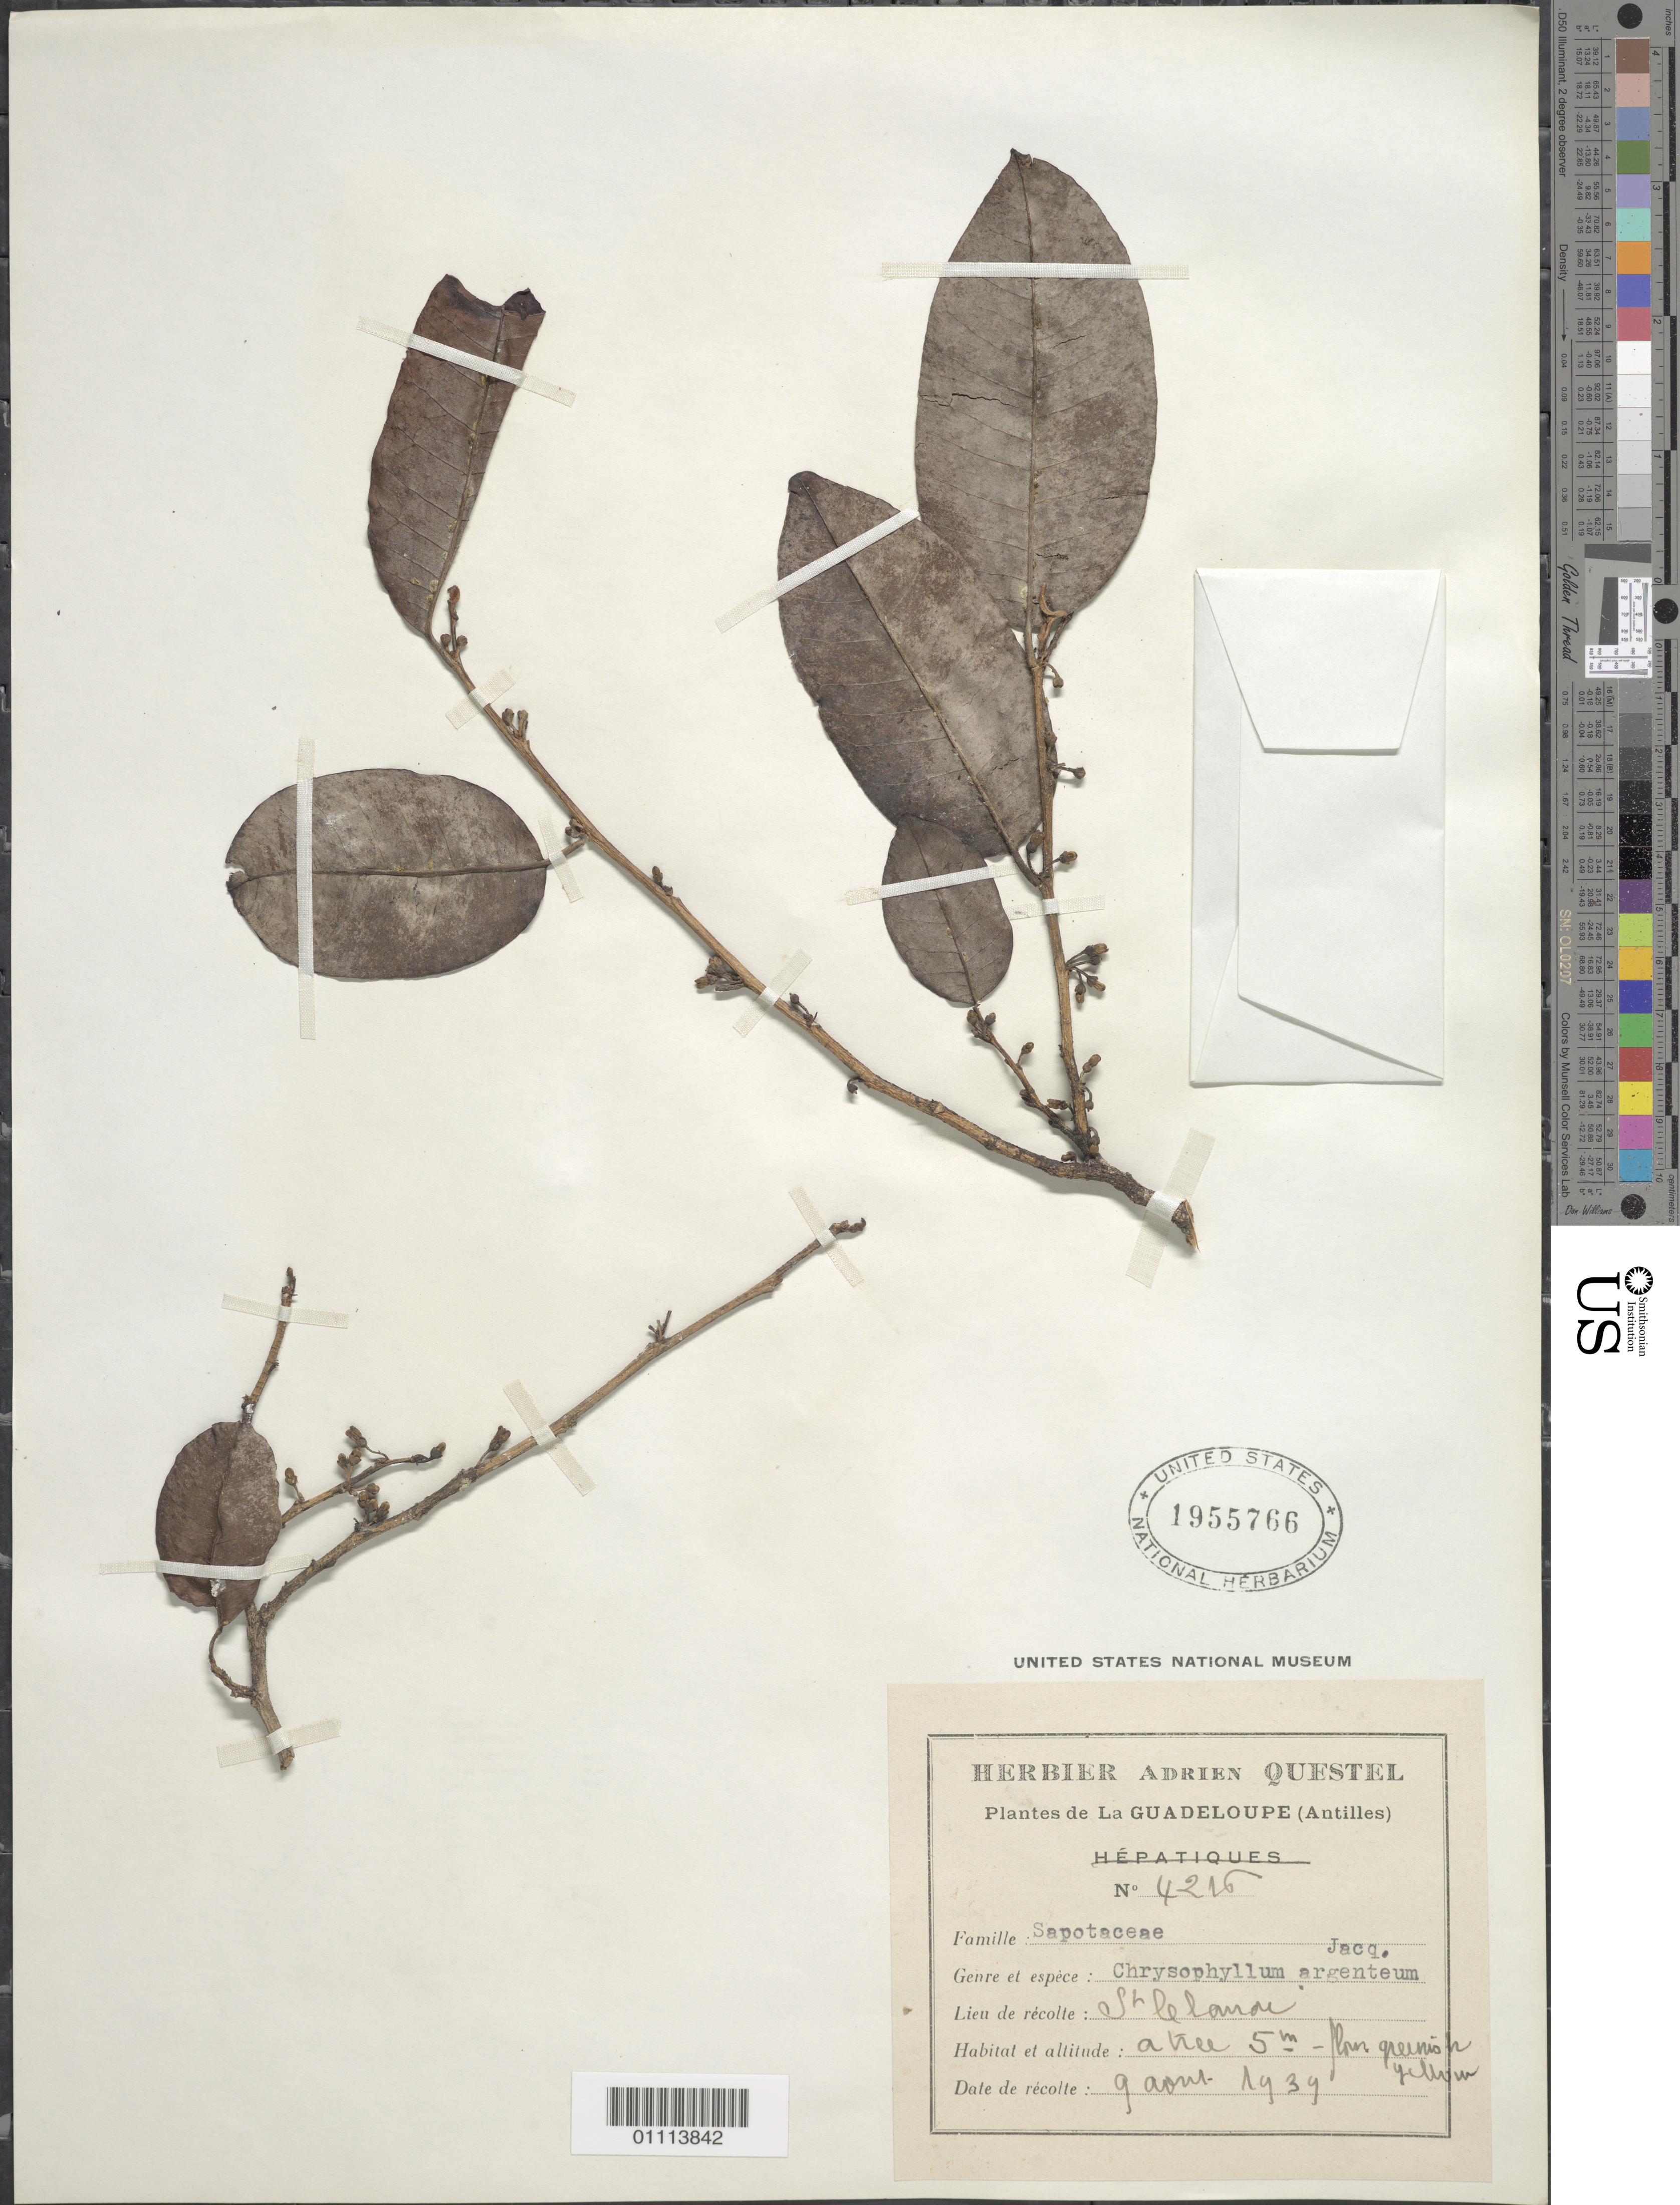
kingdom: Plantae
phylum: Tracheophyta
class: Magnoliopsida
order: Ericales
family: Sapotaceae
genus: Chrysophyllum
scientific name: Chrysophyllum argenteum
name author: Jacq.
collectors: A. Questel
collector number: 4216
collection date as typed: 09 Apr 1939 or 09 Aug 1939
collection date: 1939-04-09 or 1939-08-09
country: Guadeloupe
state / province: St. Claude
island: Basse Terre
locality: St. Claude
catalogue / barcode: US 1955766